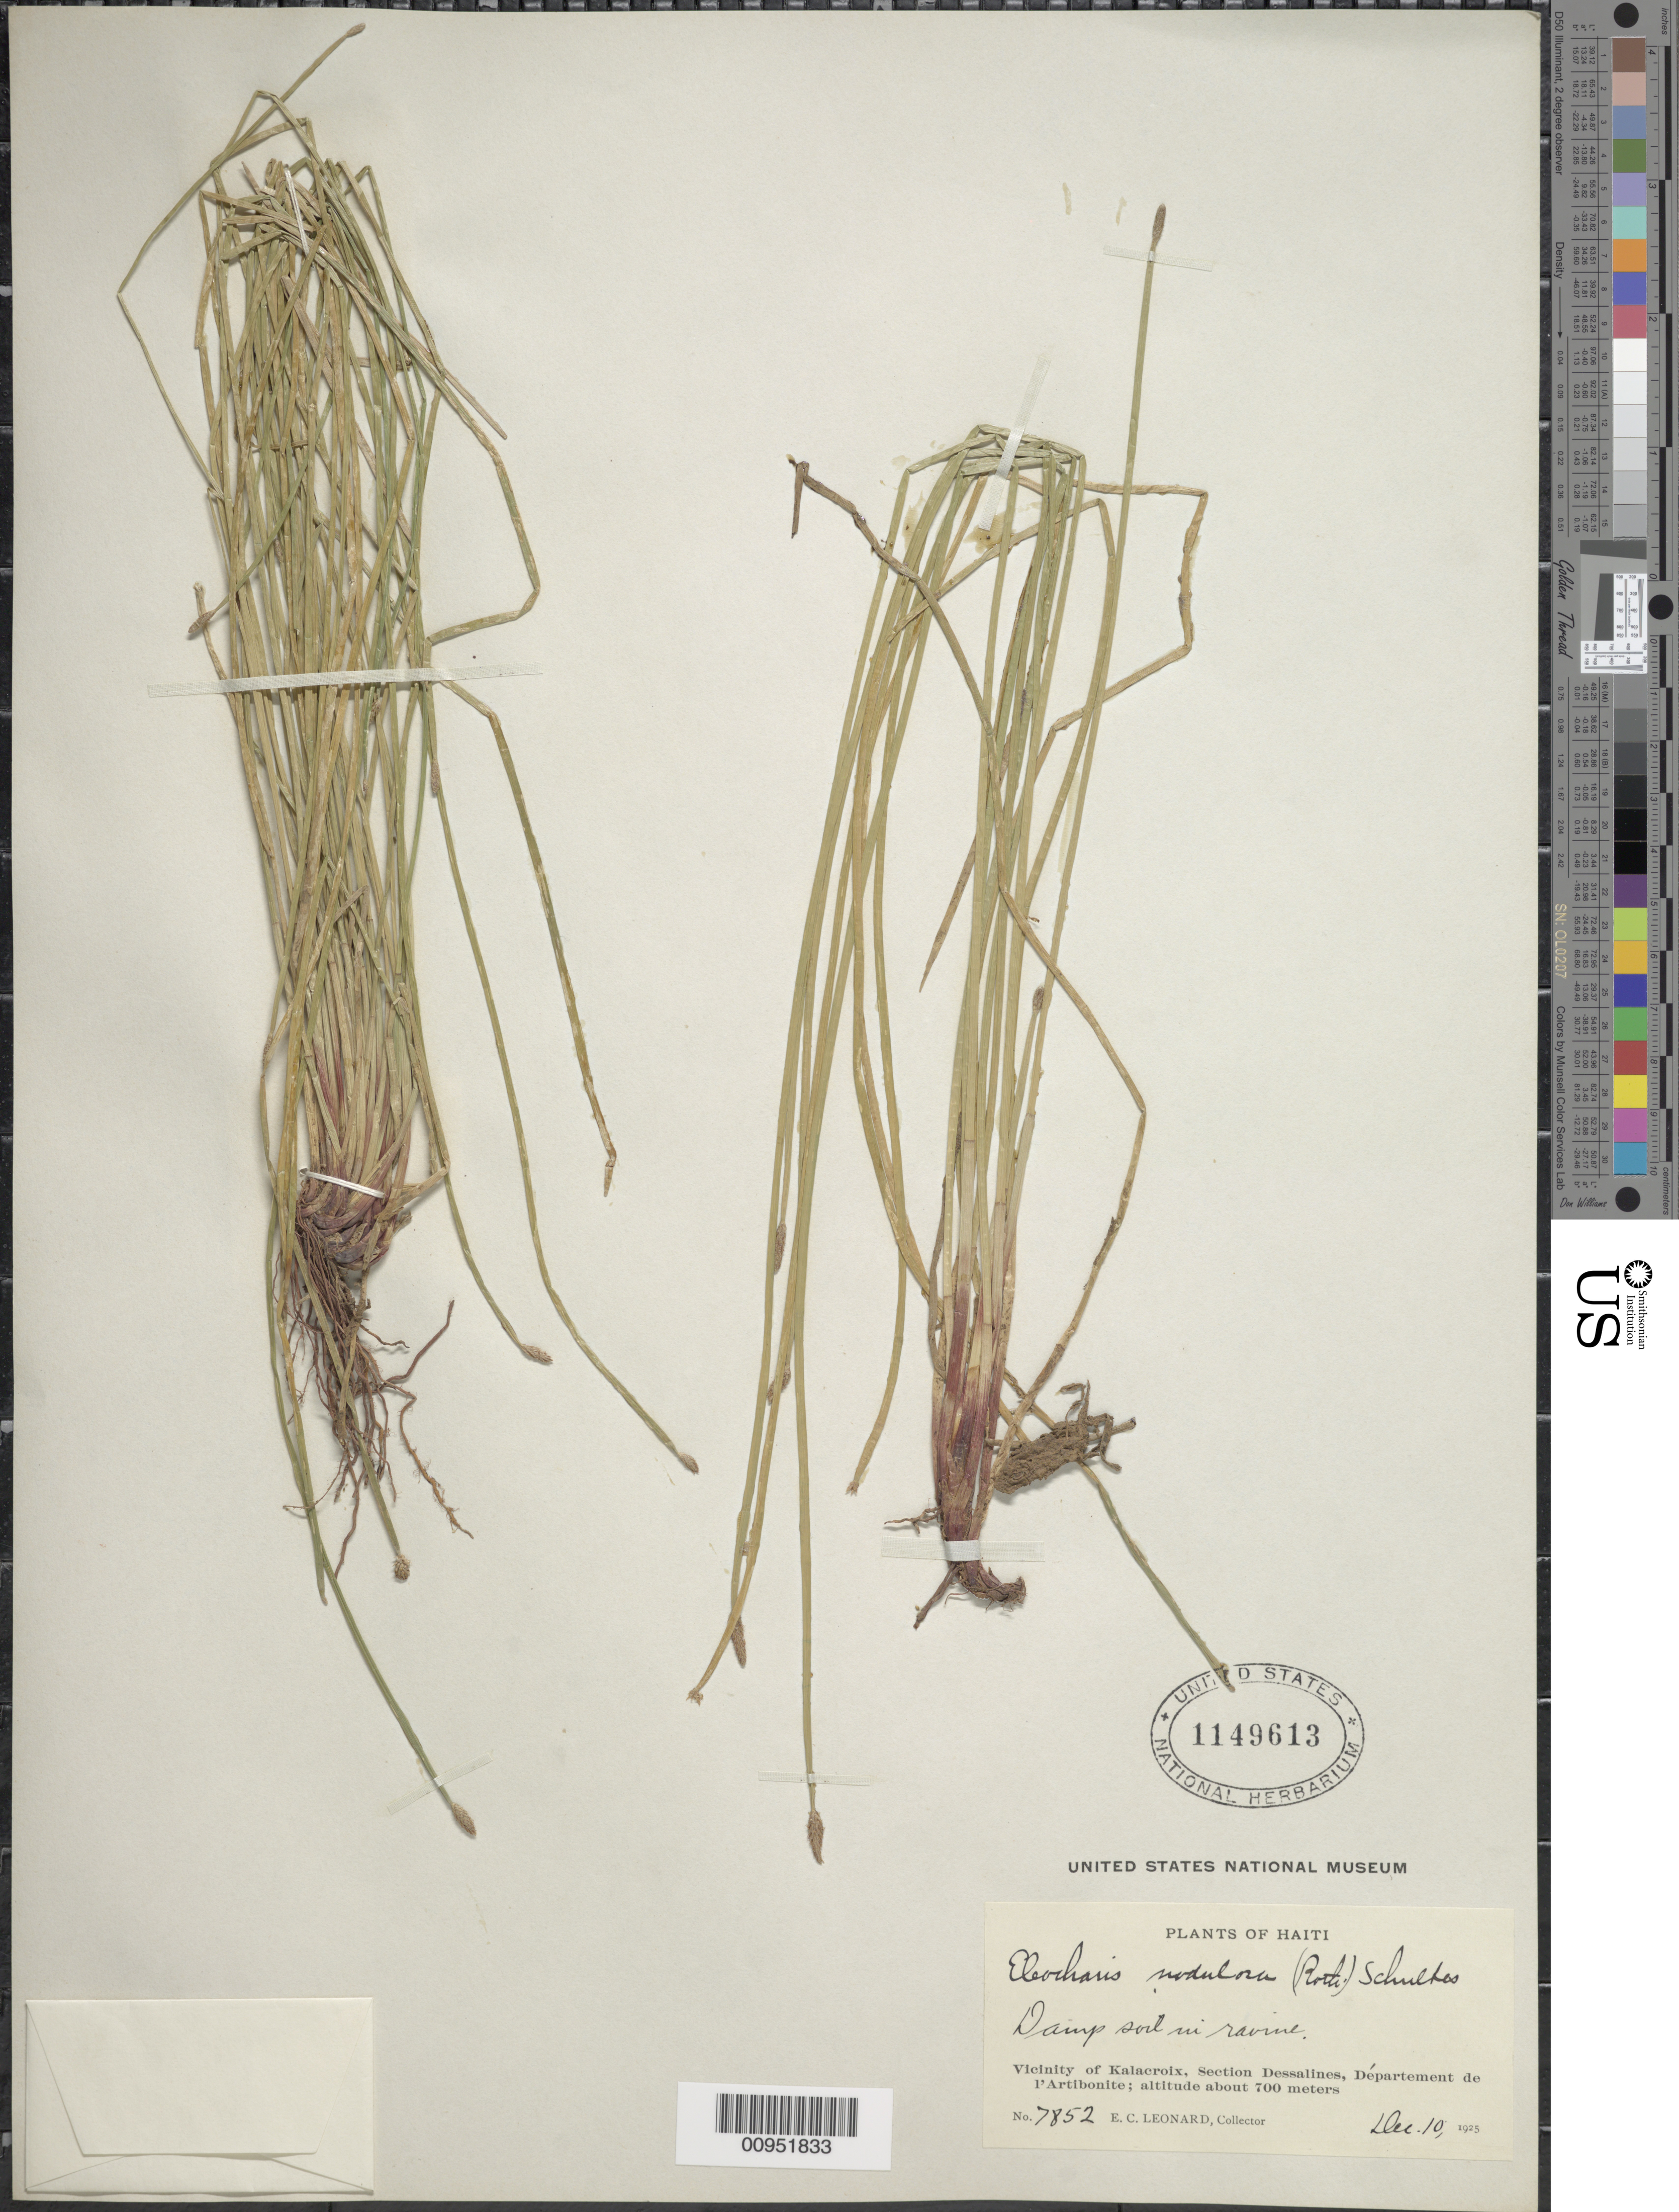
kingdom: Plantae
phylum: Tracheophyta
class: Liliopsida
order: Poales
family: Cyperaceae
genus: Eleocharis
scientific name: Eleocharis montana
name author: (Kunth) Roem. & Schult.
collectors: E. C. Leonard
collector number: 7852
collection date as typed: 10 Dec 1925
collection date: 1925-12-10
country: Haiti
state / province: Artibonite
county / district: Dessalines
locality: Ravine, vicinity of Kalacroix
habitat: Damp soil in ravine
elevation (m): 700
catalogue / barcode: US 1149613